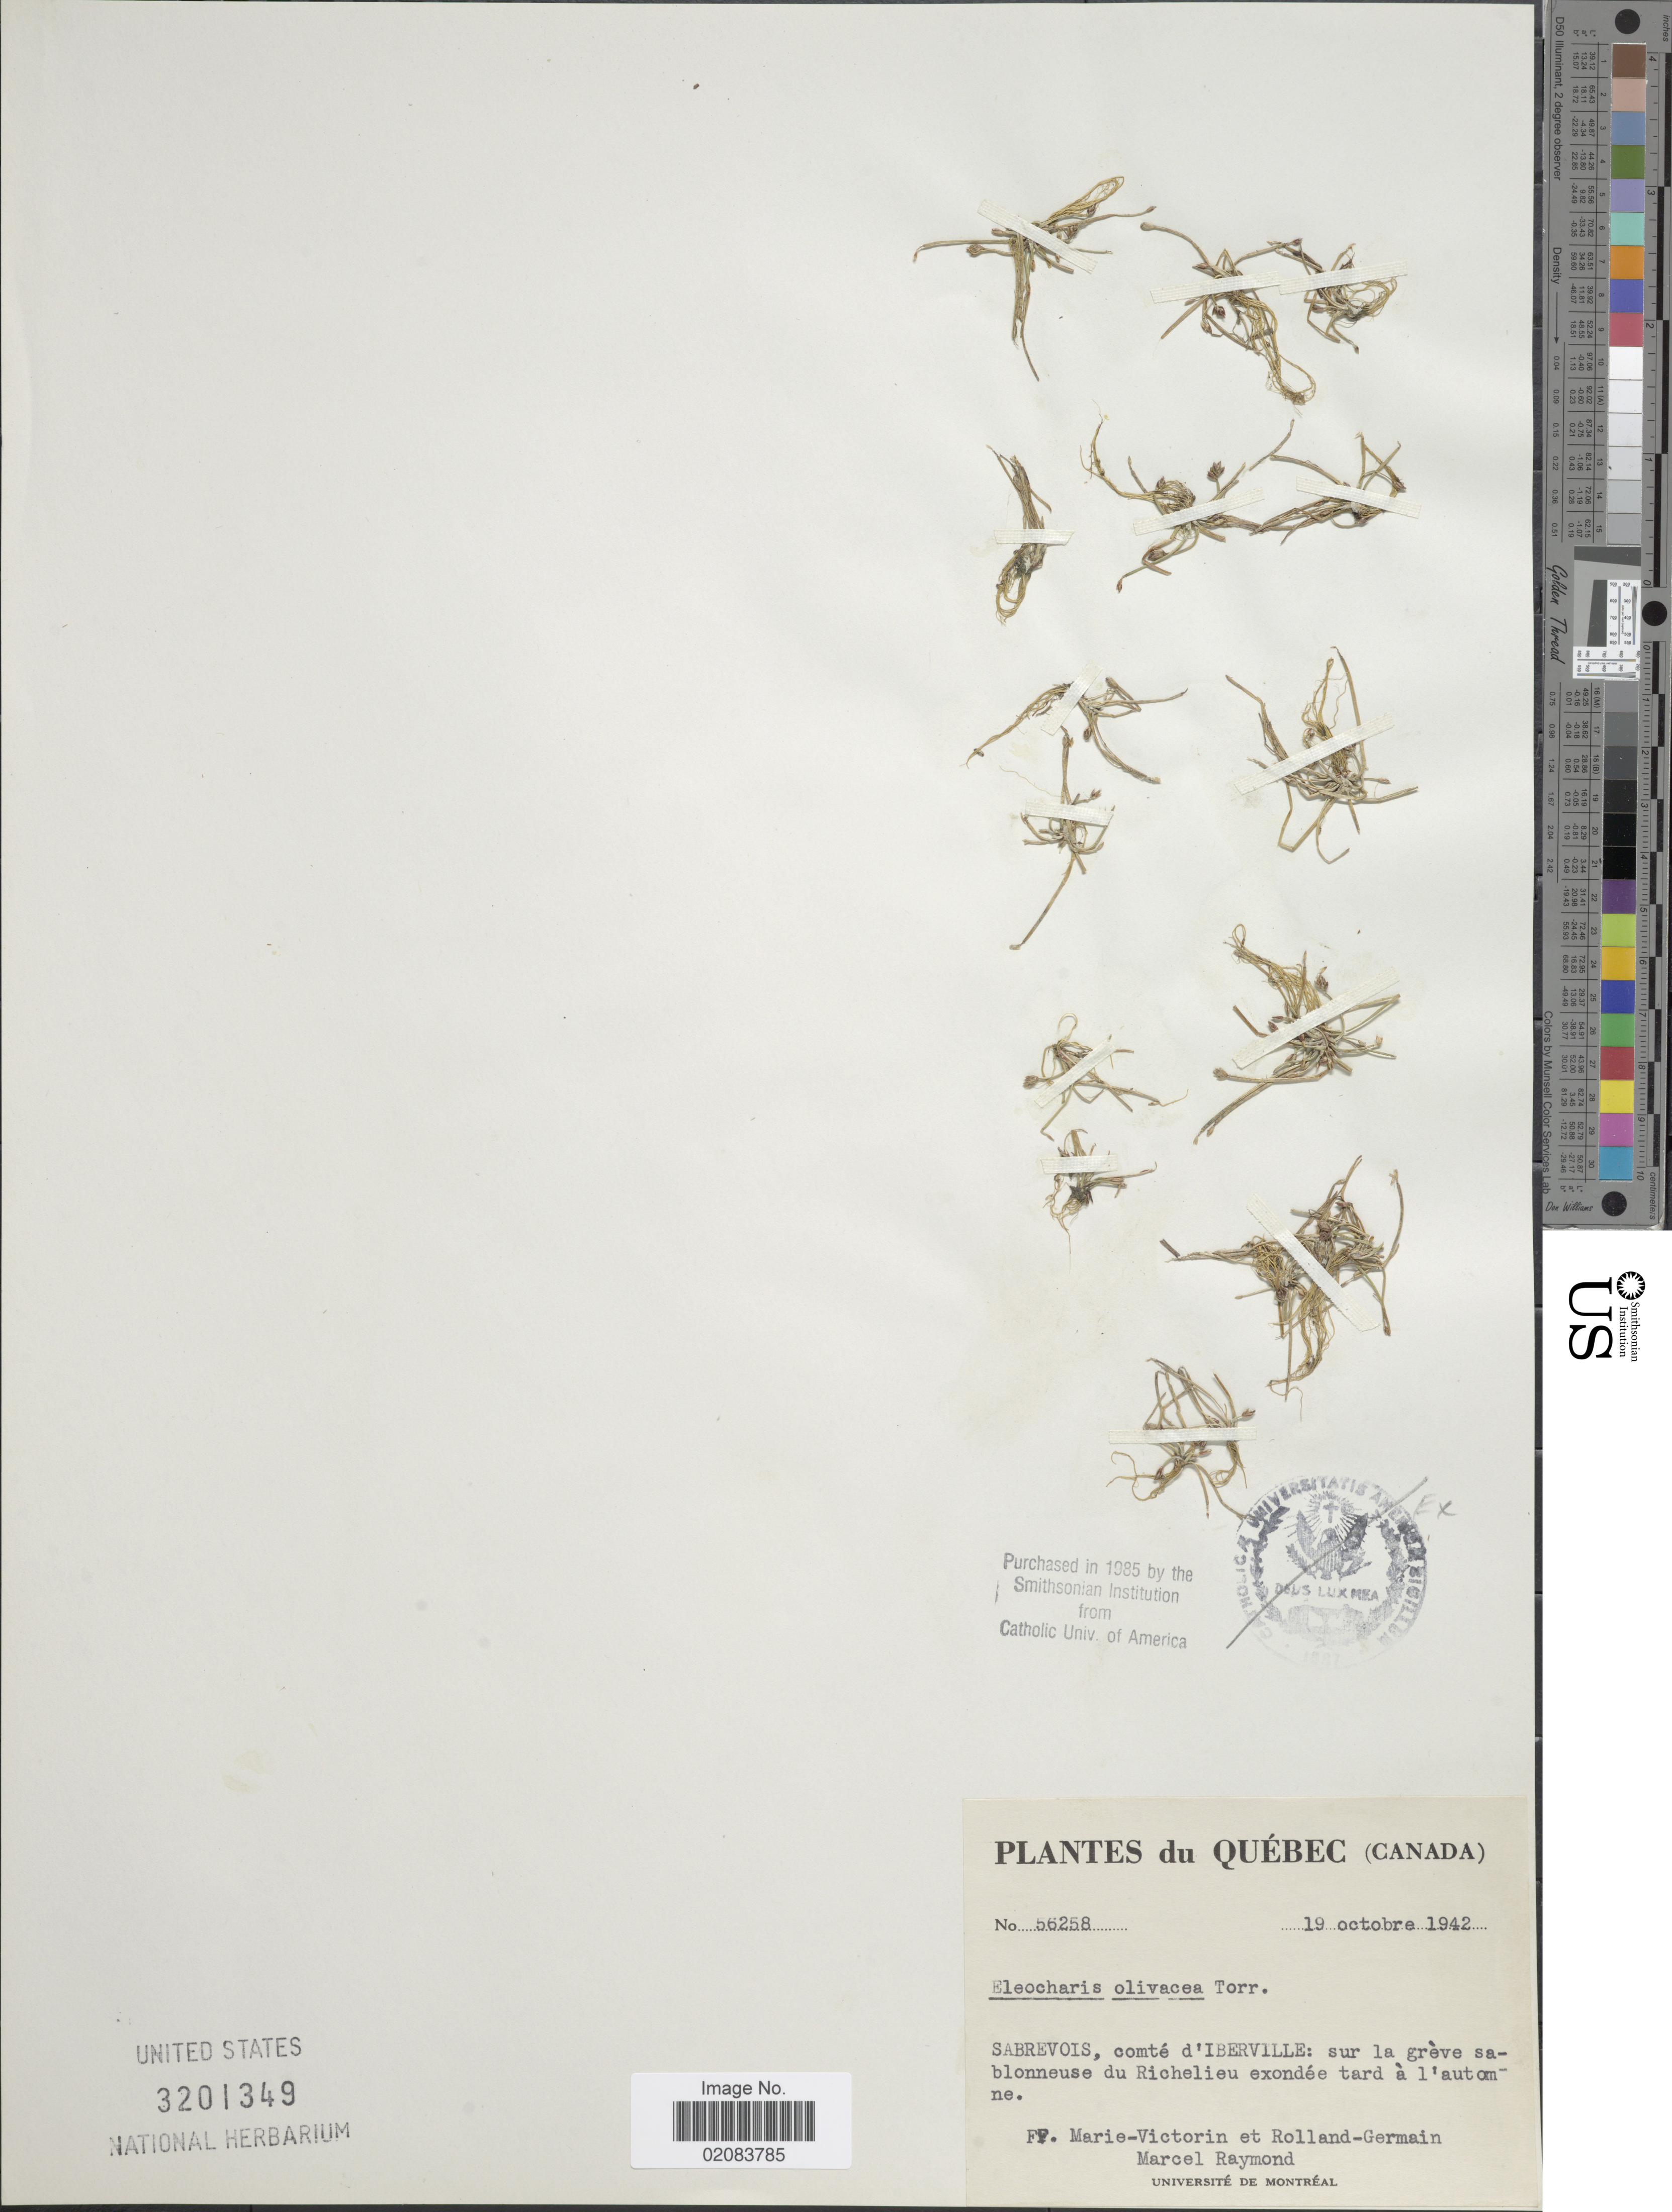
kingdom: Plantae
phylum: Tracheophyta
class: Liliopsida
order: Poales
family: Cyperaceae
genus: Eleocharis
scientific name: Eleocharis olivacea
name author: Torr.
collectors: F. Marie-Victorin, Rolland-Germain & M. Raymond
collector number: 56258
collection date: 1942-10-19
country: Canada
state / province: Quebec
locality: Sabrevois, comté d'Iberville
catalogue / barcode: US 3201349